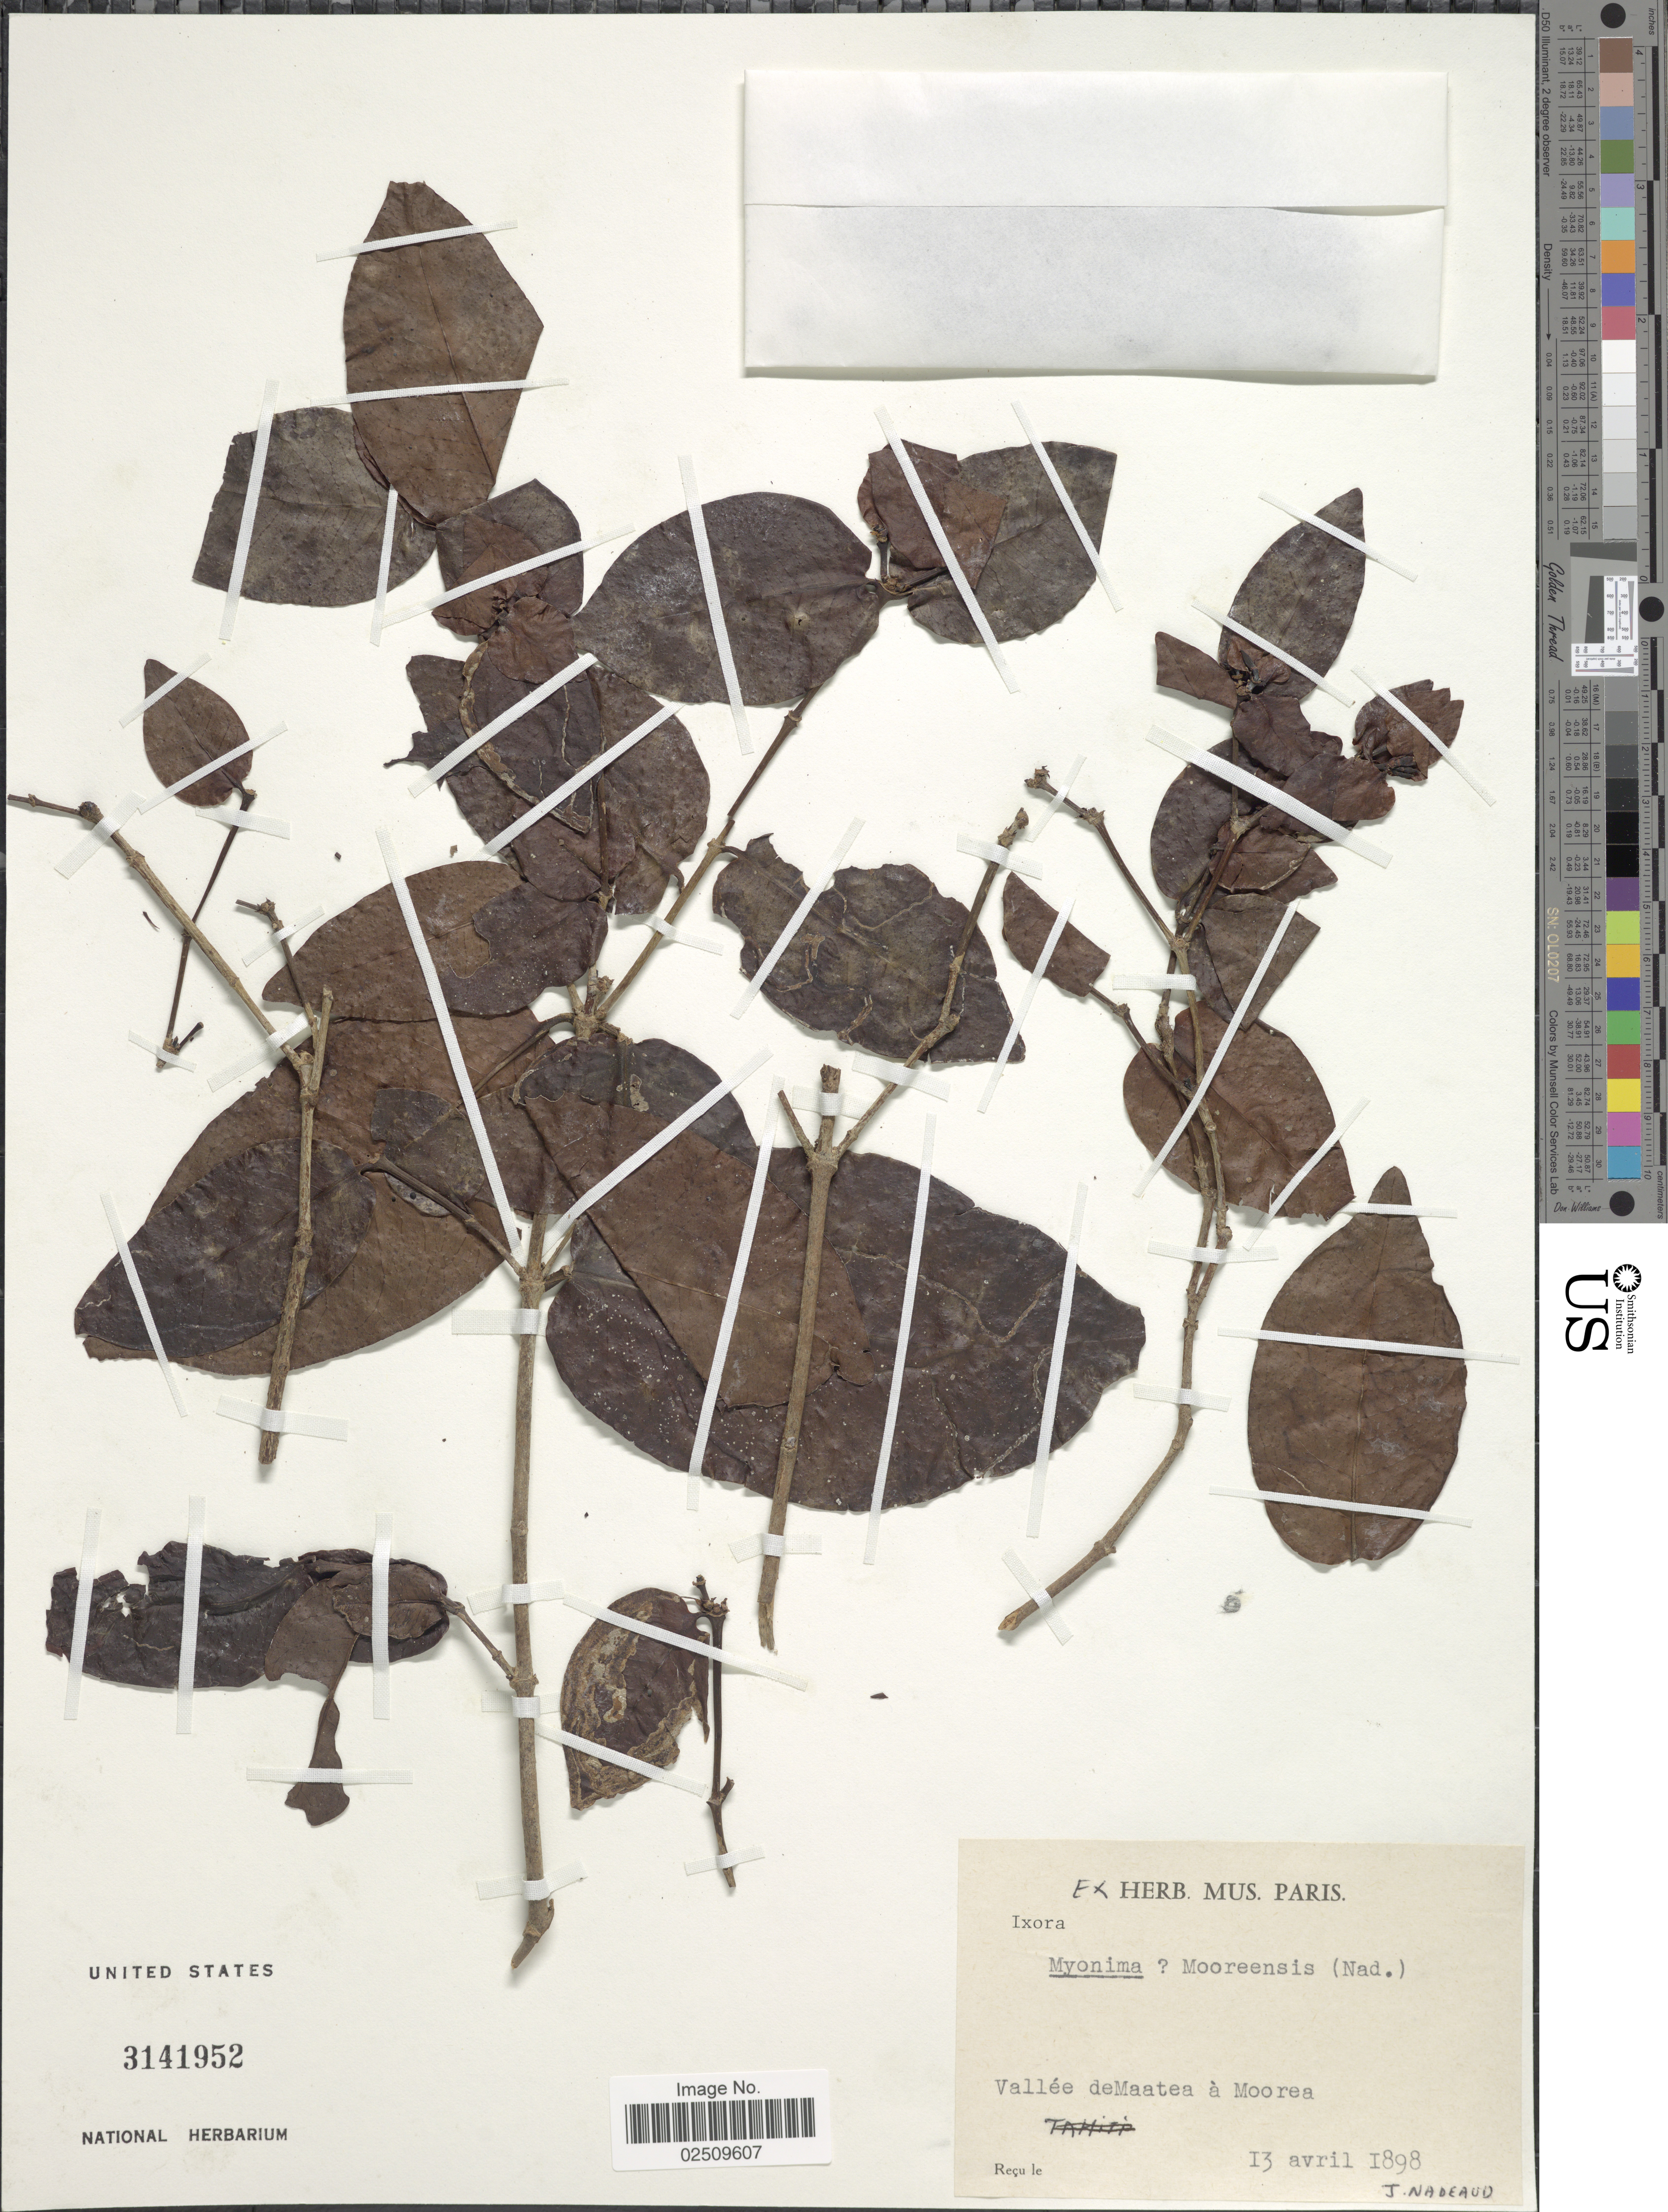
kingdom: Plantae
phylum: Tracheophyta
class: Magnoliopsida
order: Gentianales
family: Rubiaceae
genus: Ixora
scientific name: Ixora mooreensis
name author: (Nadeaud) Fosberg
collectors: J. Nadeaud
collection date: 1898-04-13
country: French Polynesia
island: Moorea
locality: Vallé deMaatea à Moorea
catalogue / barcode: US 3141952